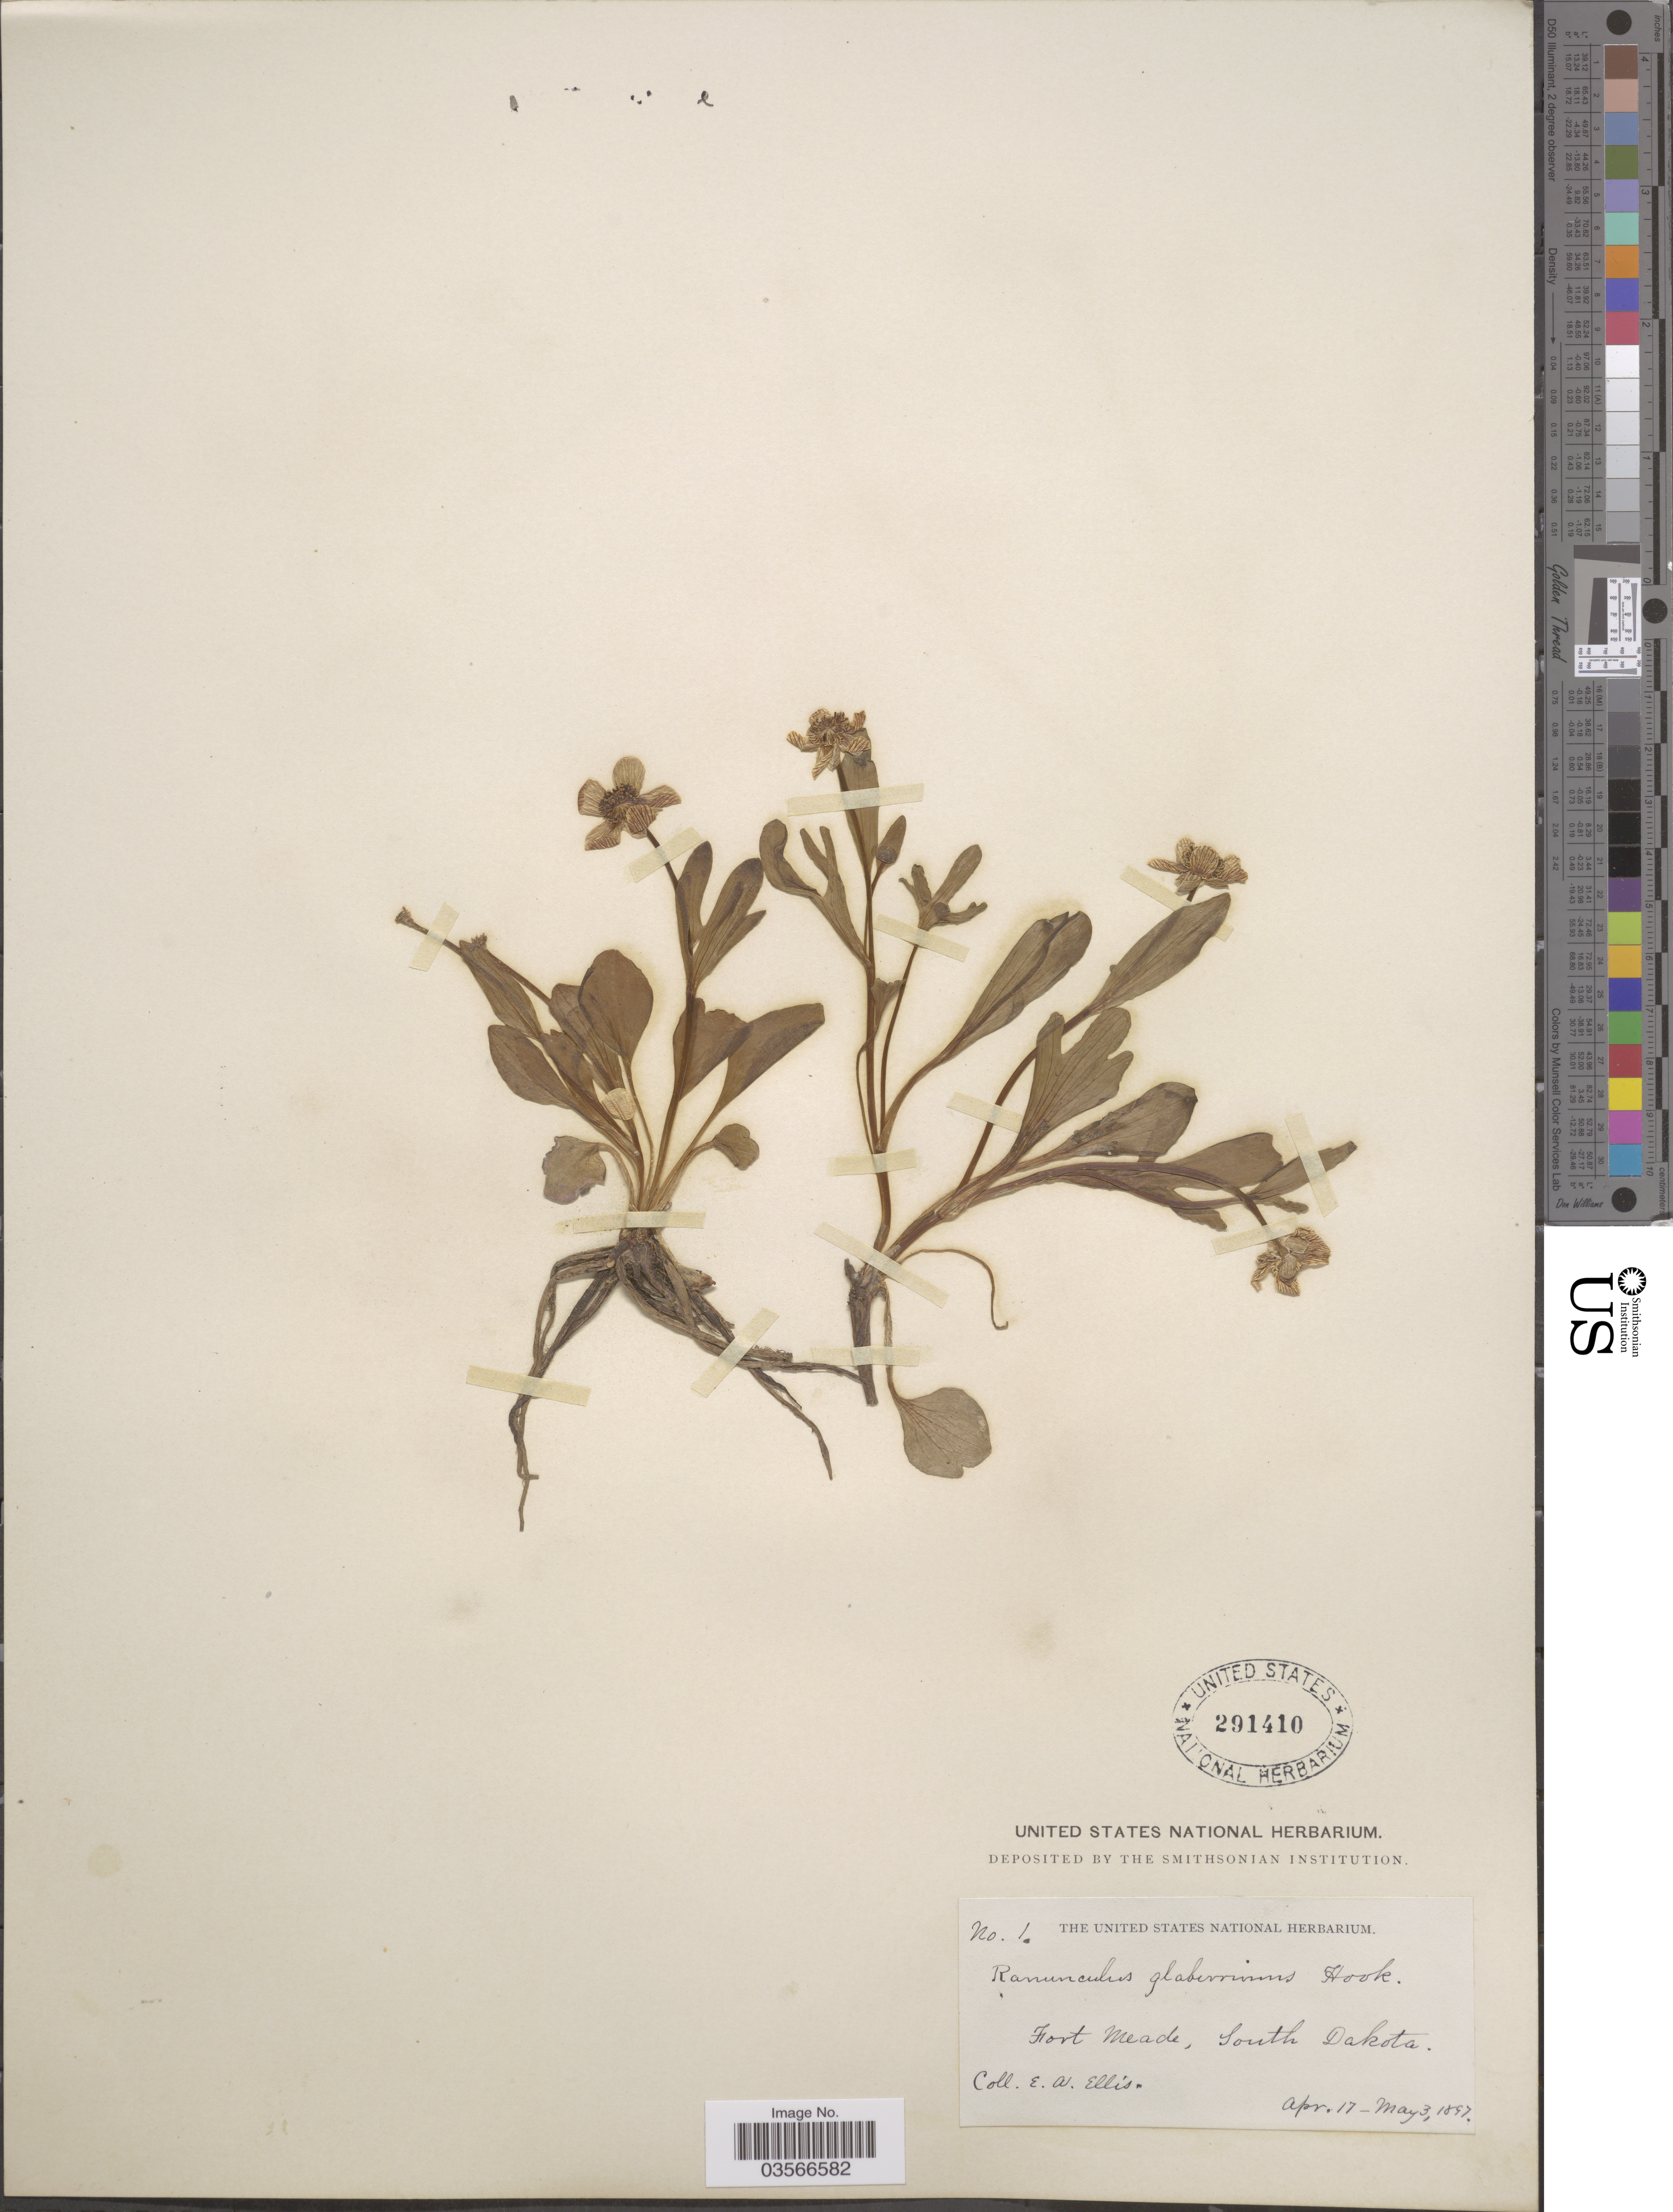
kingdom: Plantae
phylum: Tracheophyta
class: Magnoliopsida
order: Ranunculales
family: Ranunculaceae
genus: Ranunculus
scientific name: Ranunculus glaberrimus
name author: Hook.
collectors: E. Ellis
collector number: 1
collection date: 1897-04-17/1897-05-03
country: United States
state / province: South Dakota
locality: Fort Meade.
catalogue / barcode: US 291410